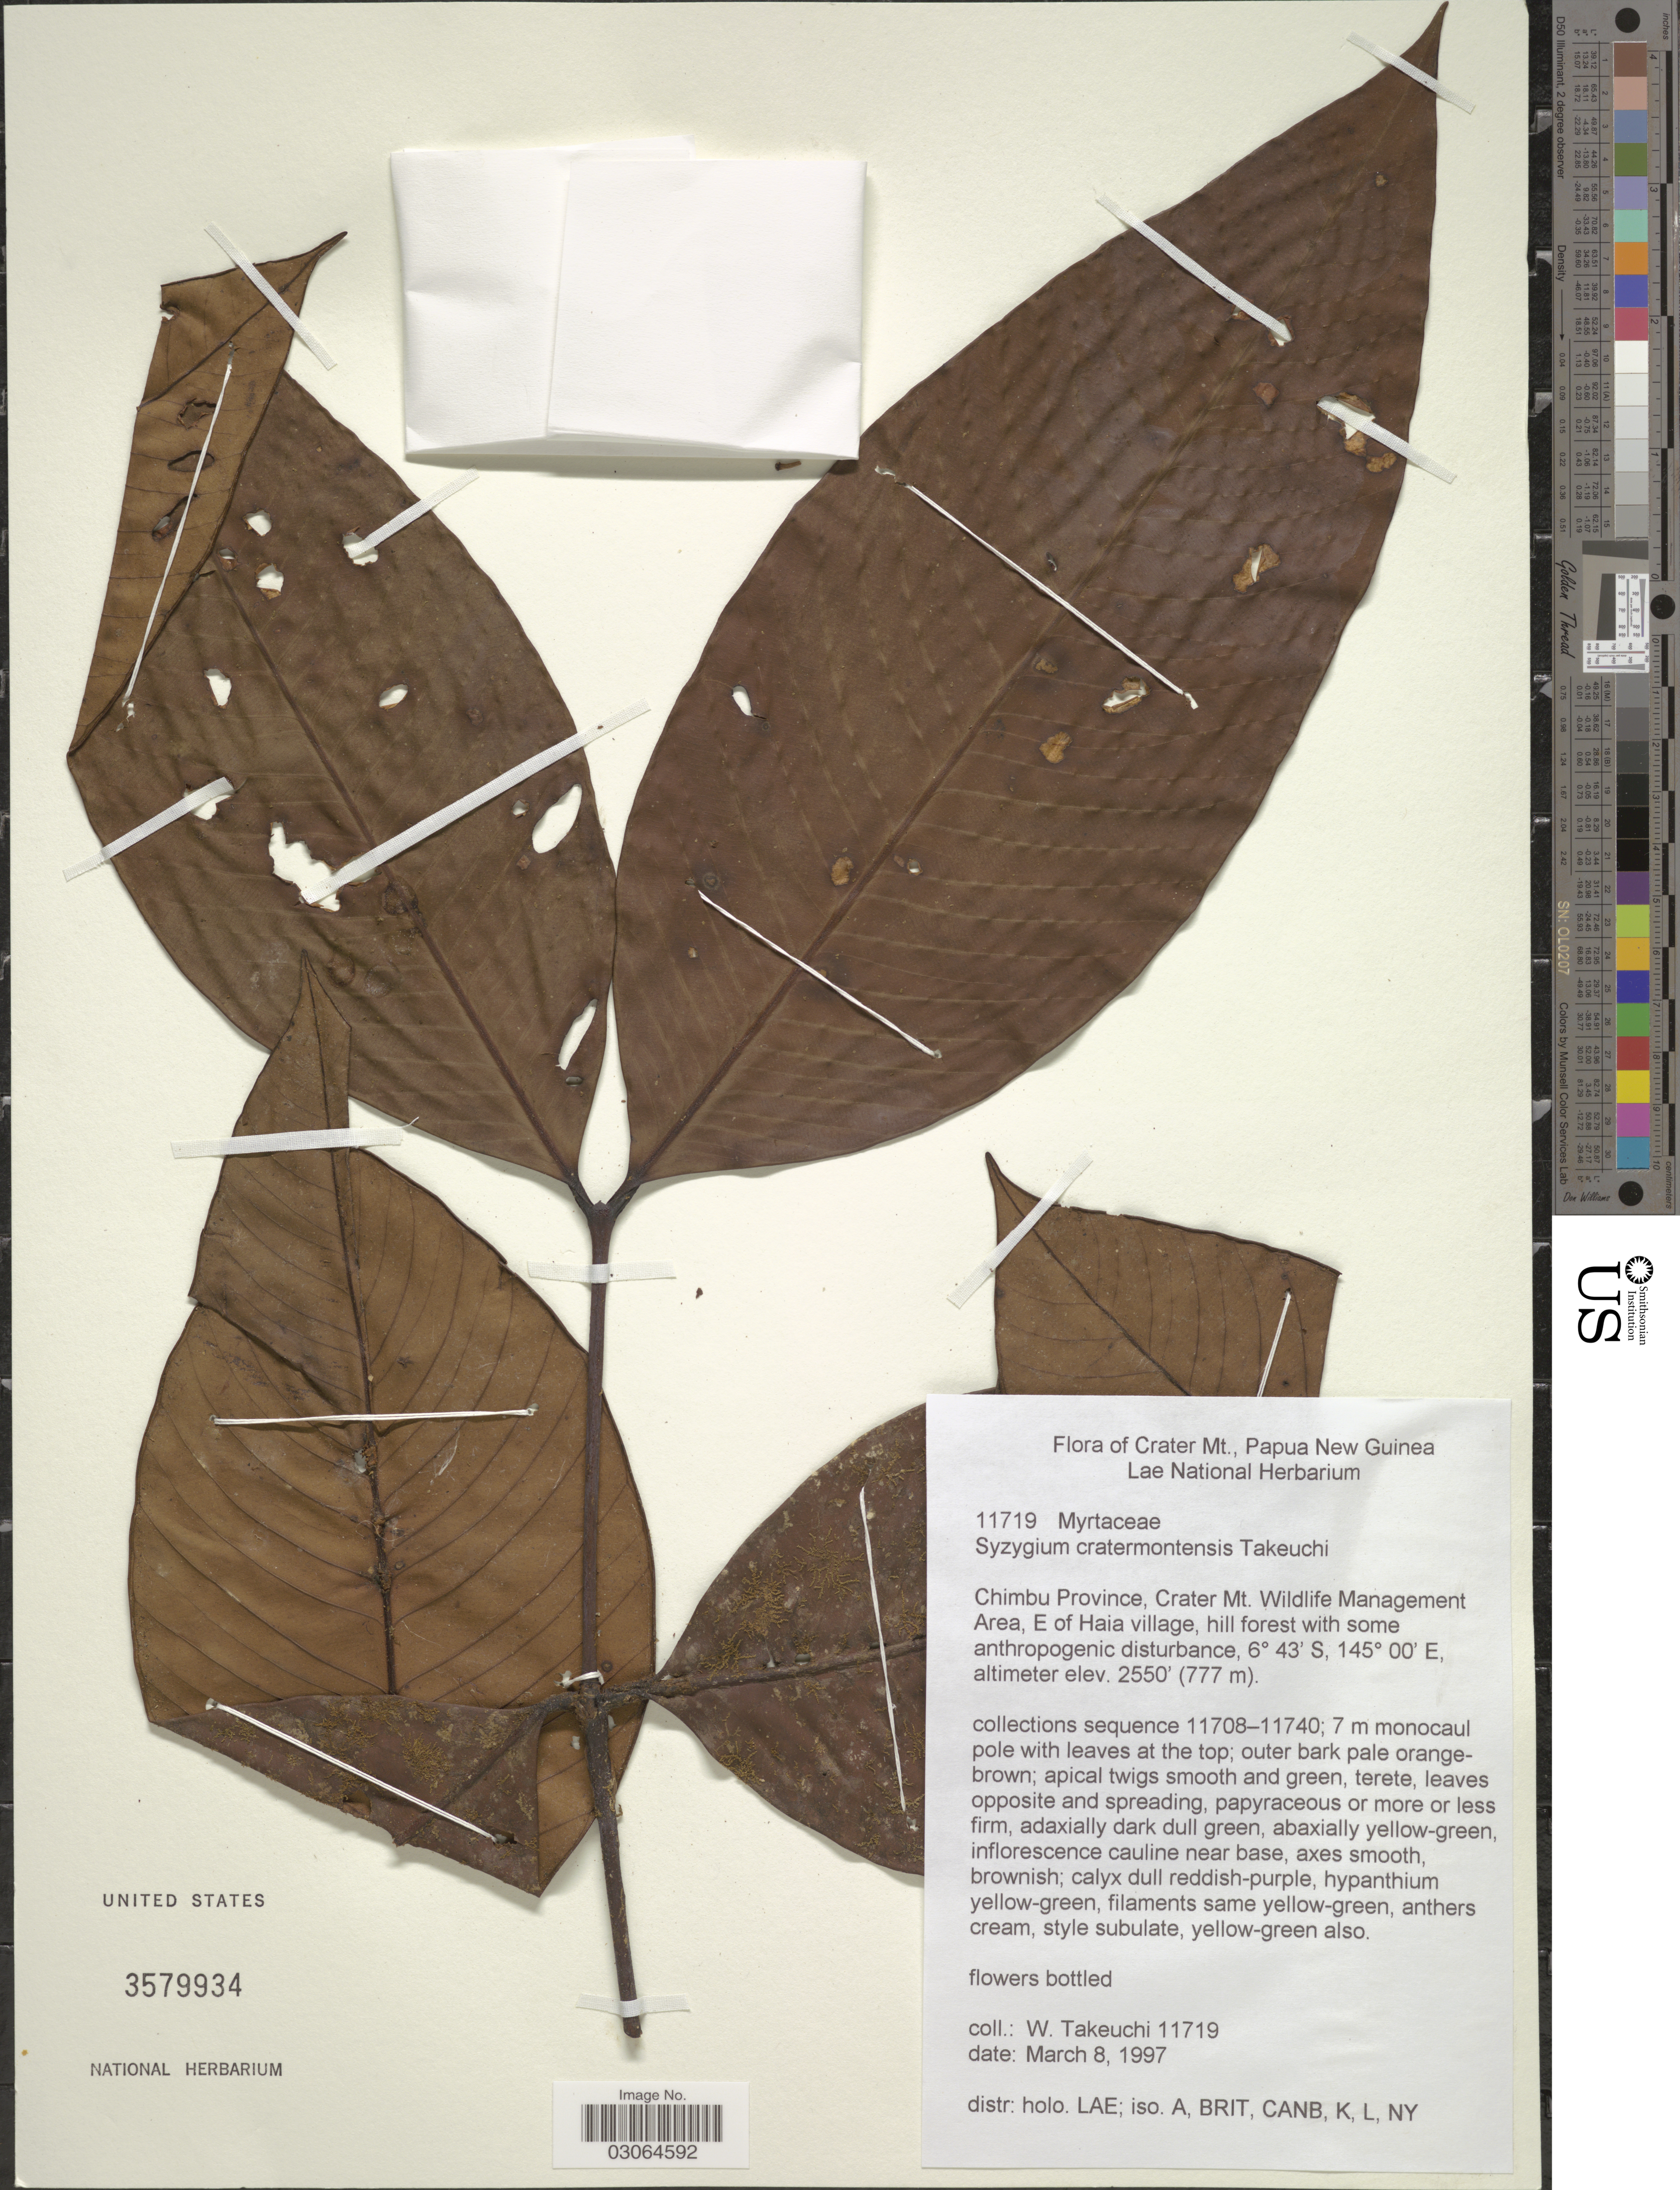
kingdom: Plantae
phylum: Tracheophyta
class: Magnoliopsida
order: Myrtales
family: Myrtaceae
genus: Syzygium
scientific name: Syzygium cratermontensis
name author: W.N. Takeuchi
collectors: M. Takeuchi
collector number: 11719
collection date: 1997-03-08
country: Papua New Guinea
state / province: Chimbu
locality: Crater Mt. Wildlife Management Area, E of Haia village.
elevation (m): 777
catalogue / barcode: US 3579934